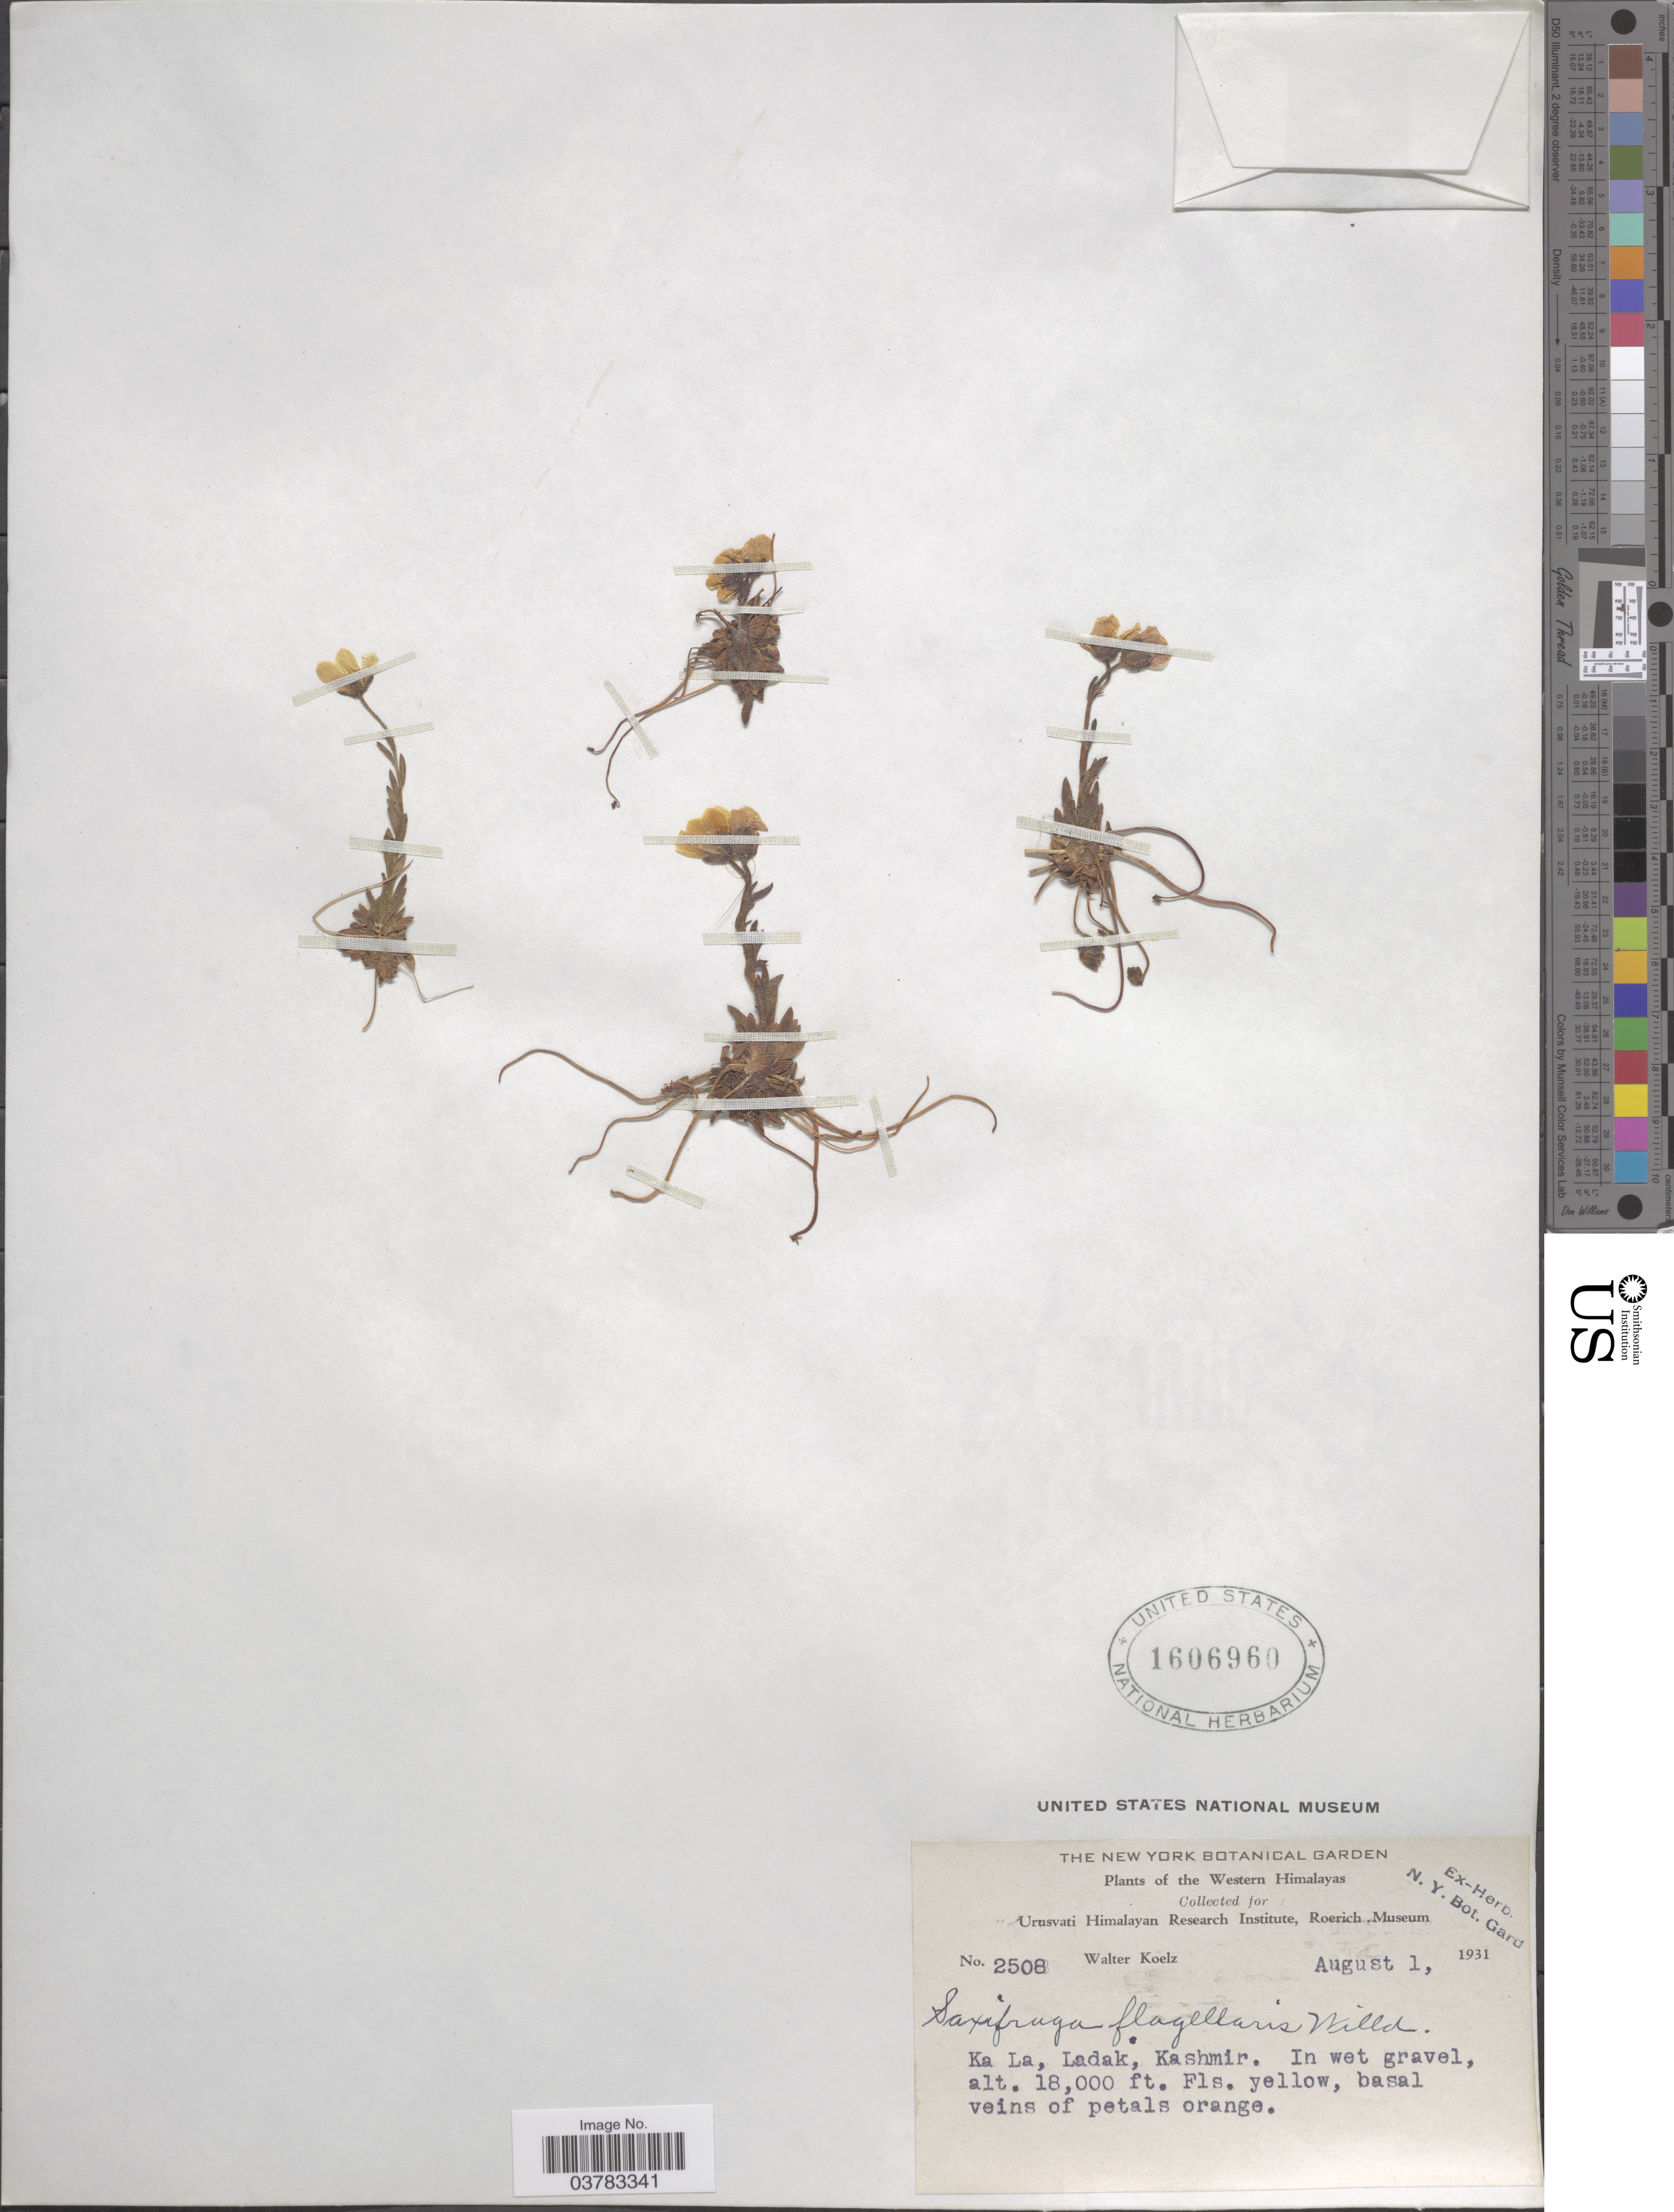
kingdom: Plantae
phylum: Tracheophyta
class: Magnoliopsida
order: Saxifragales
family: Saxifragaceae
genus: Saxifraga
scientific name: Saxifraga flagellaris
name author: Willd. ex Sternb.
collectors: W. N. Koelz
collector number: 2508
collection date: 1931-08-01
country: India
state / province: Ladakh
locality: Western Himalayas. Ka La, Ladak, Kashmir.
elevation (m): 5486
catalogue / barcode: US 1606960